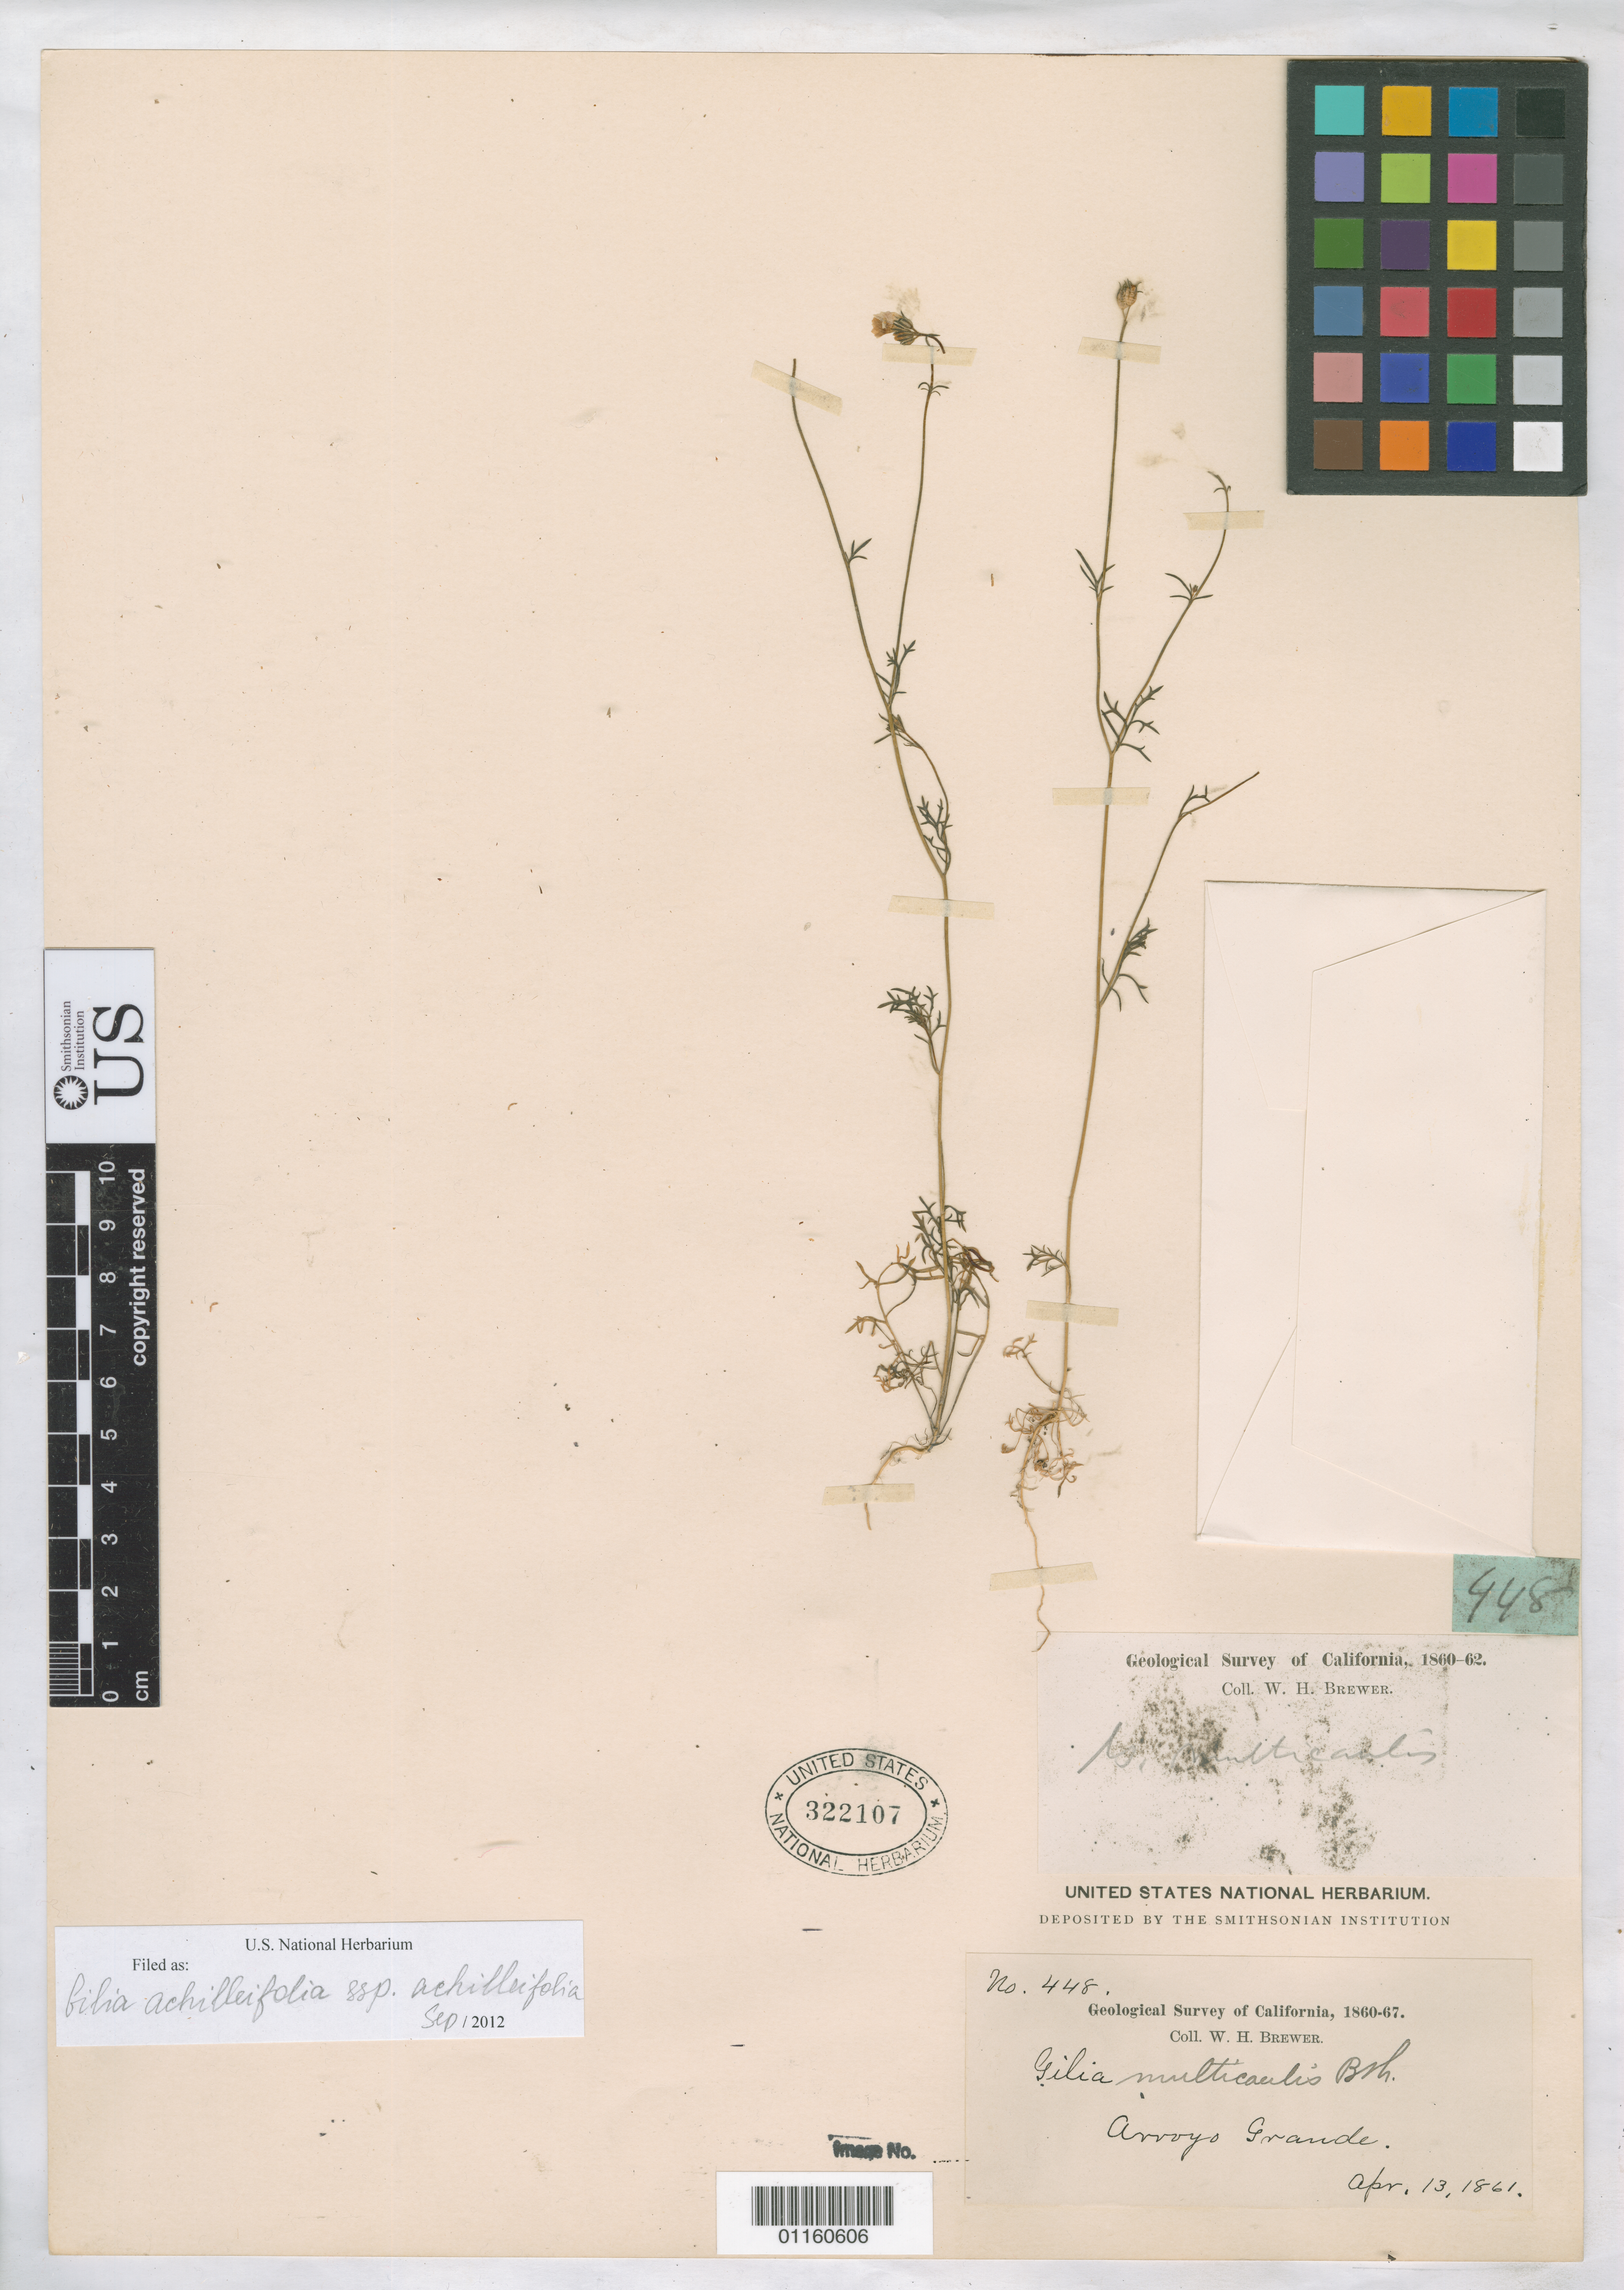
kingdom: Plantae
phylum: Tracheophyta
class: Magnoliopsida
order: Ericales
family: Polemoniaceae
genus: Gilia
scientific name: Gilia achilleifolia subsp. achilleifolia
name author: Benth.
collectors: W. H. Brewer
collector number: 448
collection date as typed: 13 Apr 1861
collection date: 1861-04-13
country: United States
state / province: California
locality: Arroyo Grande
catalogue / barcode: US 322107